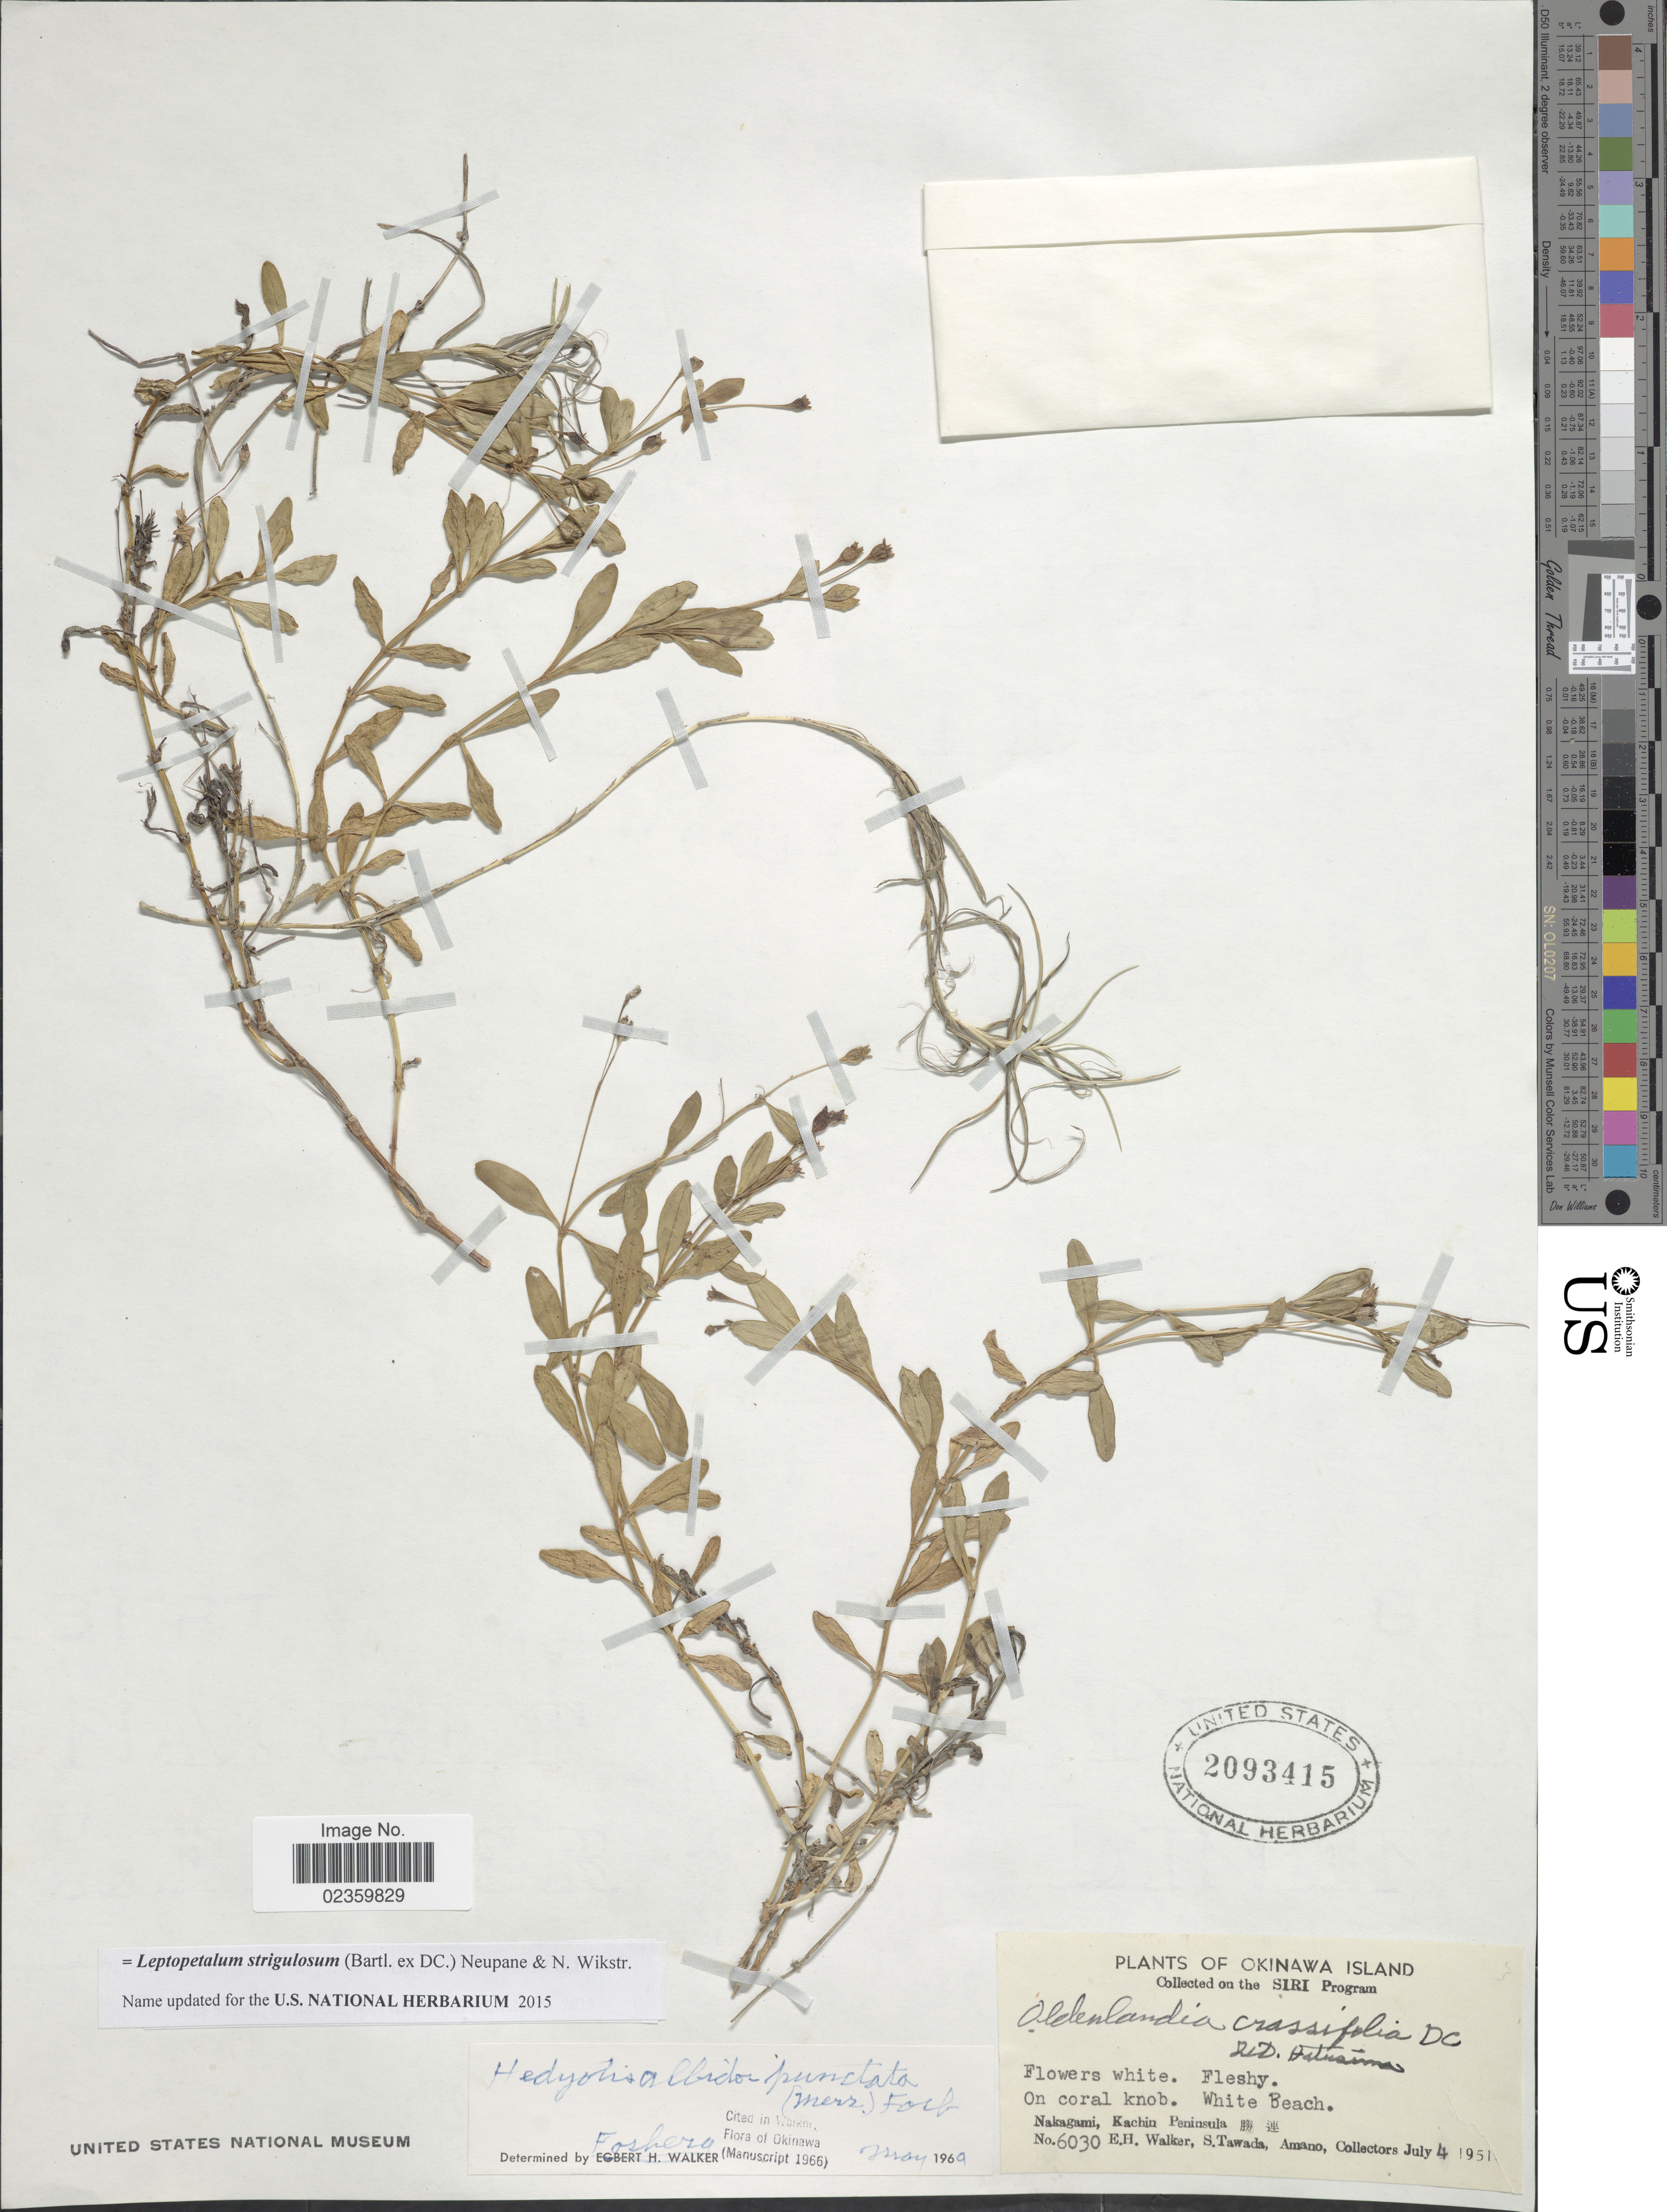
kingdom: Plantae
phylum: Tracheophyta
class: Magnoliopsida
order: Gentianales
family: Rubiaceae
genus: Leptopetalum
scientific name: Leptopetalum strigulosum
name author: (Bartl. ex DC.) Neupane & N. Wikstr.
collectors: E. H. Walker, S. Tawada & Amano, --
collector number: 6030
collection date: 1951-07-04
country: Japan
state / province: Okinawa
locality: Okinawa Island, Nakagami, Kachin Peninsula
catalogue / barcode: US 2093415